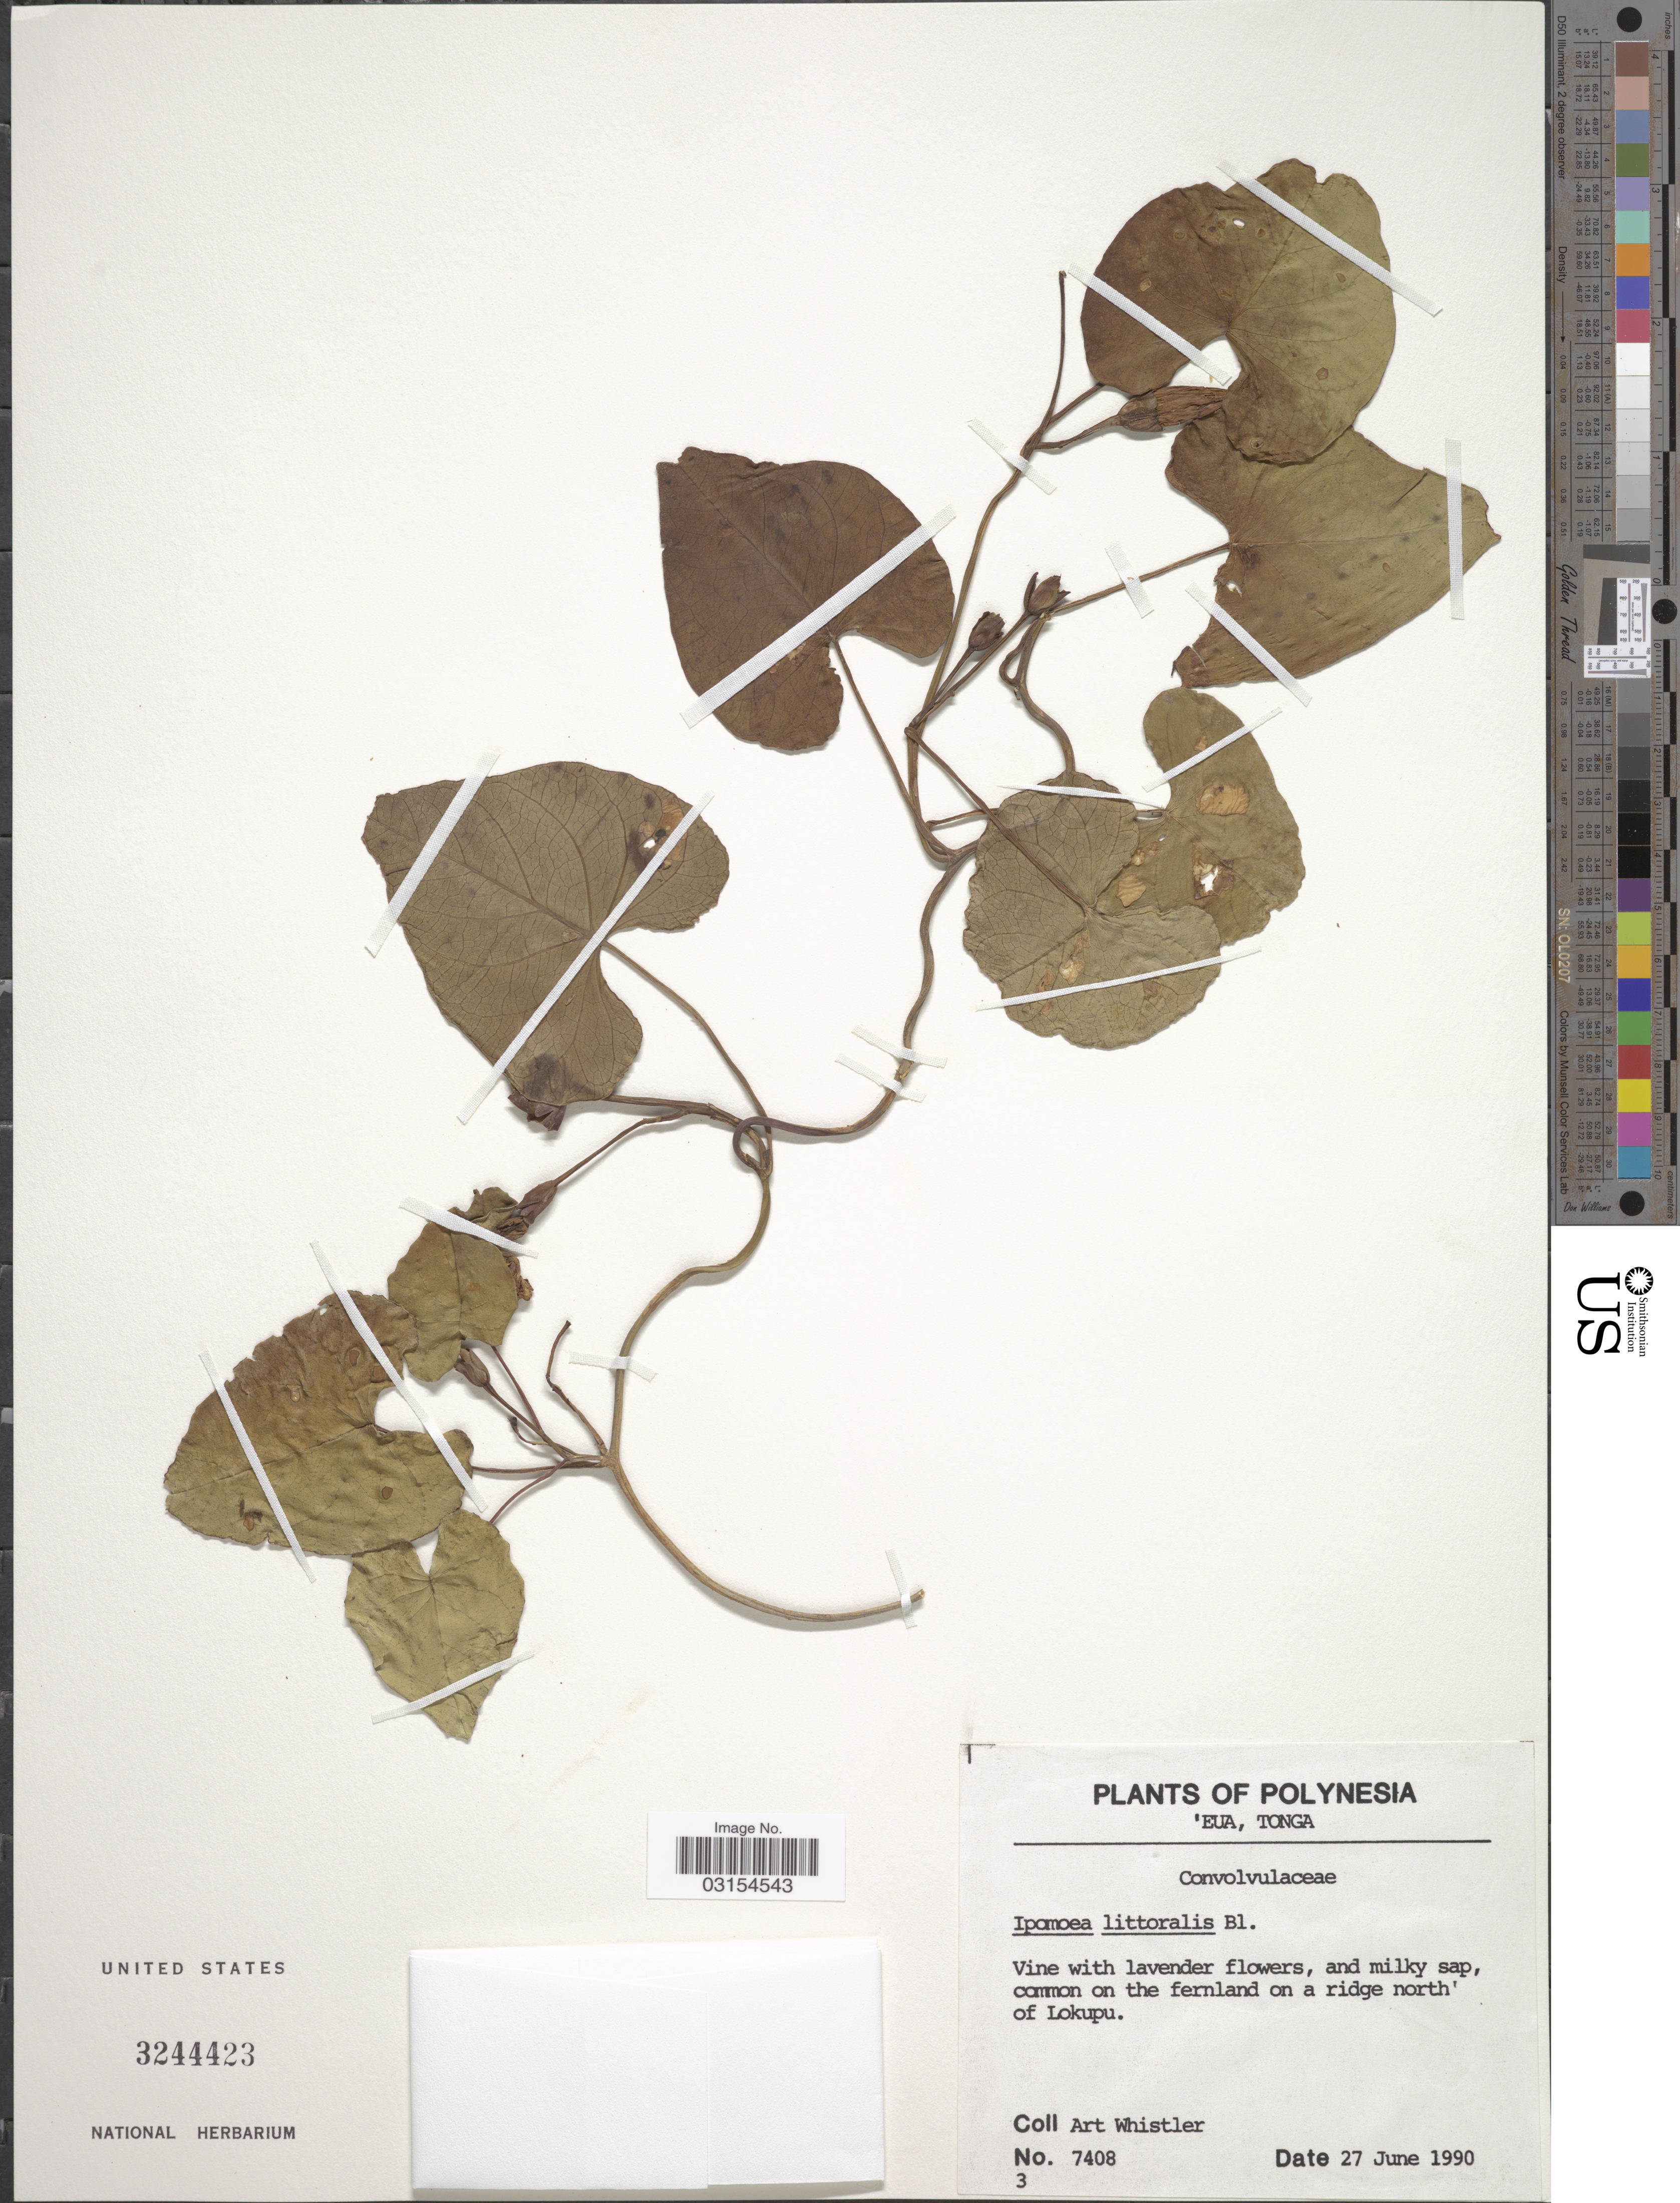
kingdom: Plantae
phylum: Tracheophyta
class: Magnoliopsida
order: Solanales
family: Convolvulaceae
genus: Ipomoea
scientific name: Ipomoea littoralis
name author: Blume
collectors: A. Whistler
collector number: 7408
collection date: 1990-06-27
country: Tonga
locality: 'Eua. Common on the fernland on a ridge north of Lokupu.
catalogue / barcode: US 3244423